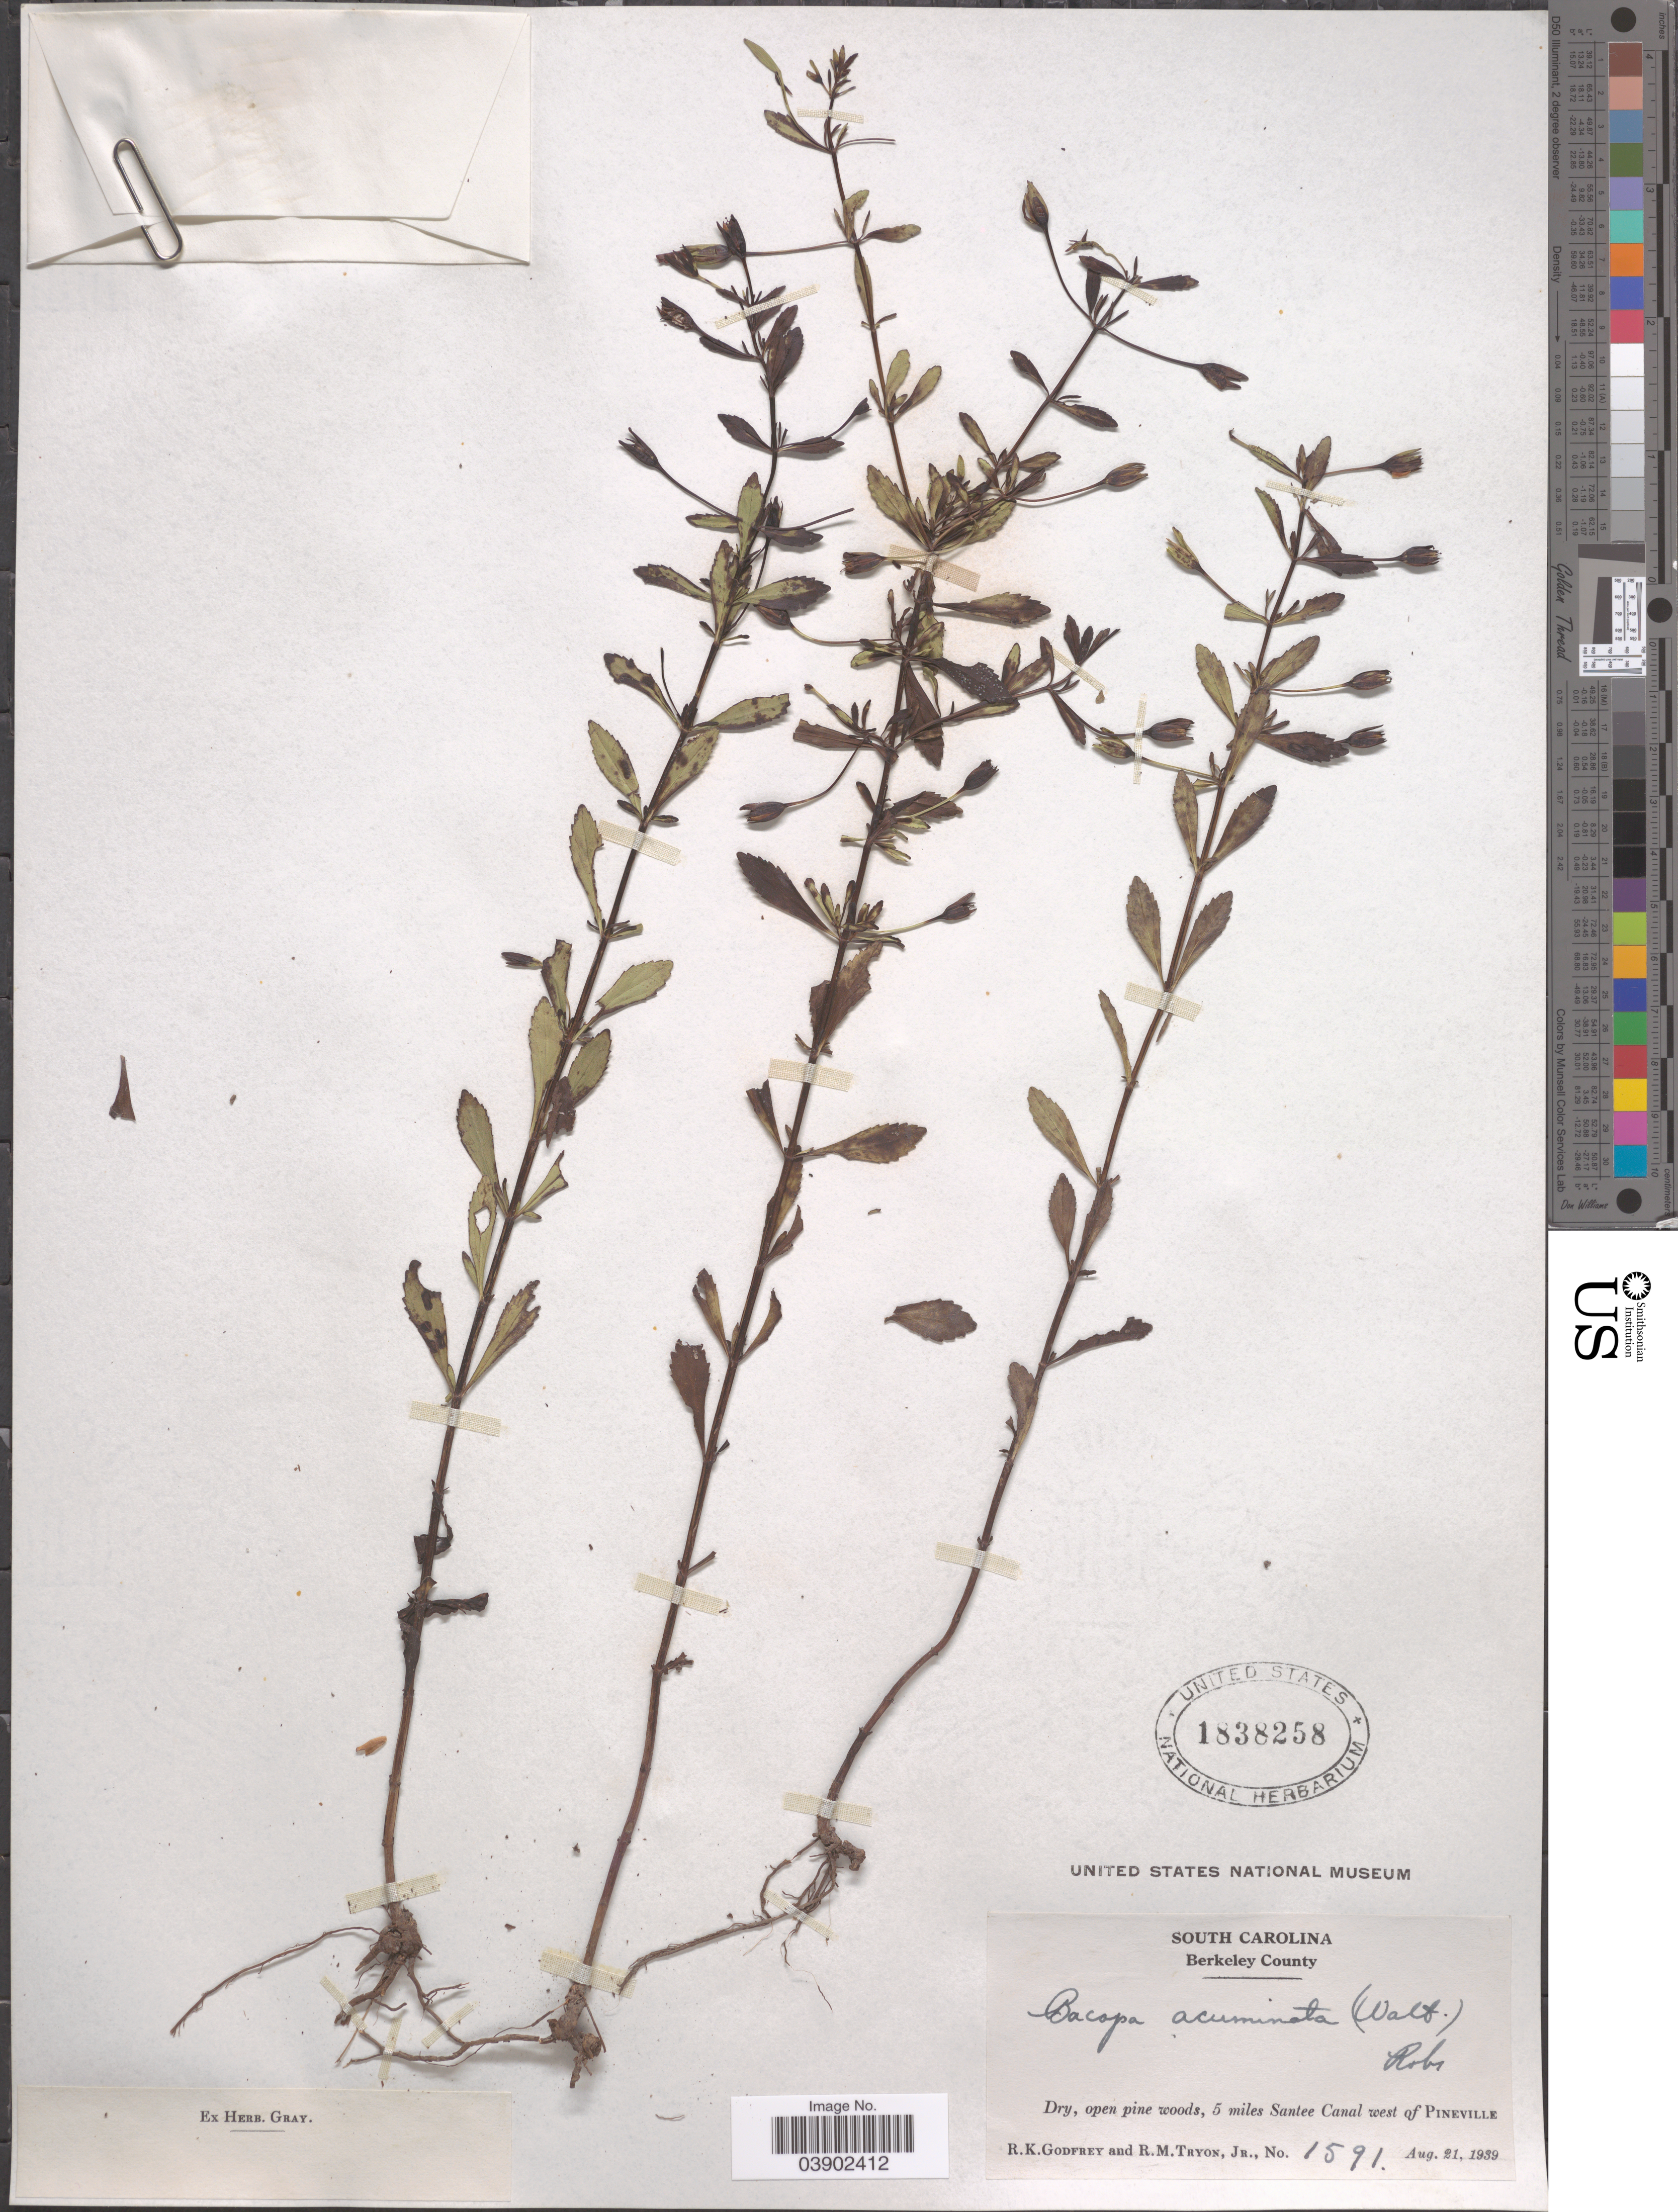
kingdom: Plantae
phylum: Tracheophyta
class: Magnoliopsida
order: Lamiales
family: Plantaginaceae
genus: Mecardonia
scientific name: Mecardonia vandellioides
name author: (Kunth) Pennell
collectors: R. K. Godfrey & R. Tryon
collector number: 1591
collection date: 1939-08-21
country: United States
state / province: South Carolina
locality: Berkeley County. Dry, open pine woods, 5 miles Santee Canal west of Pineville.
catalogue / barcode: US 1838258